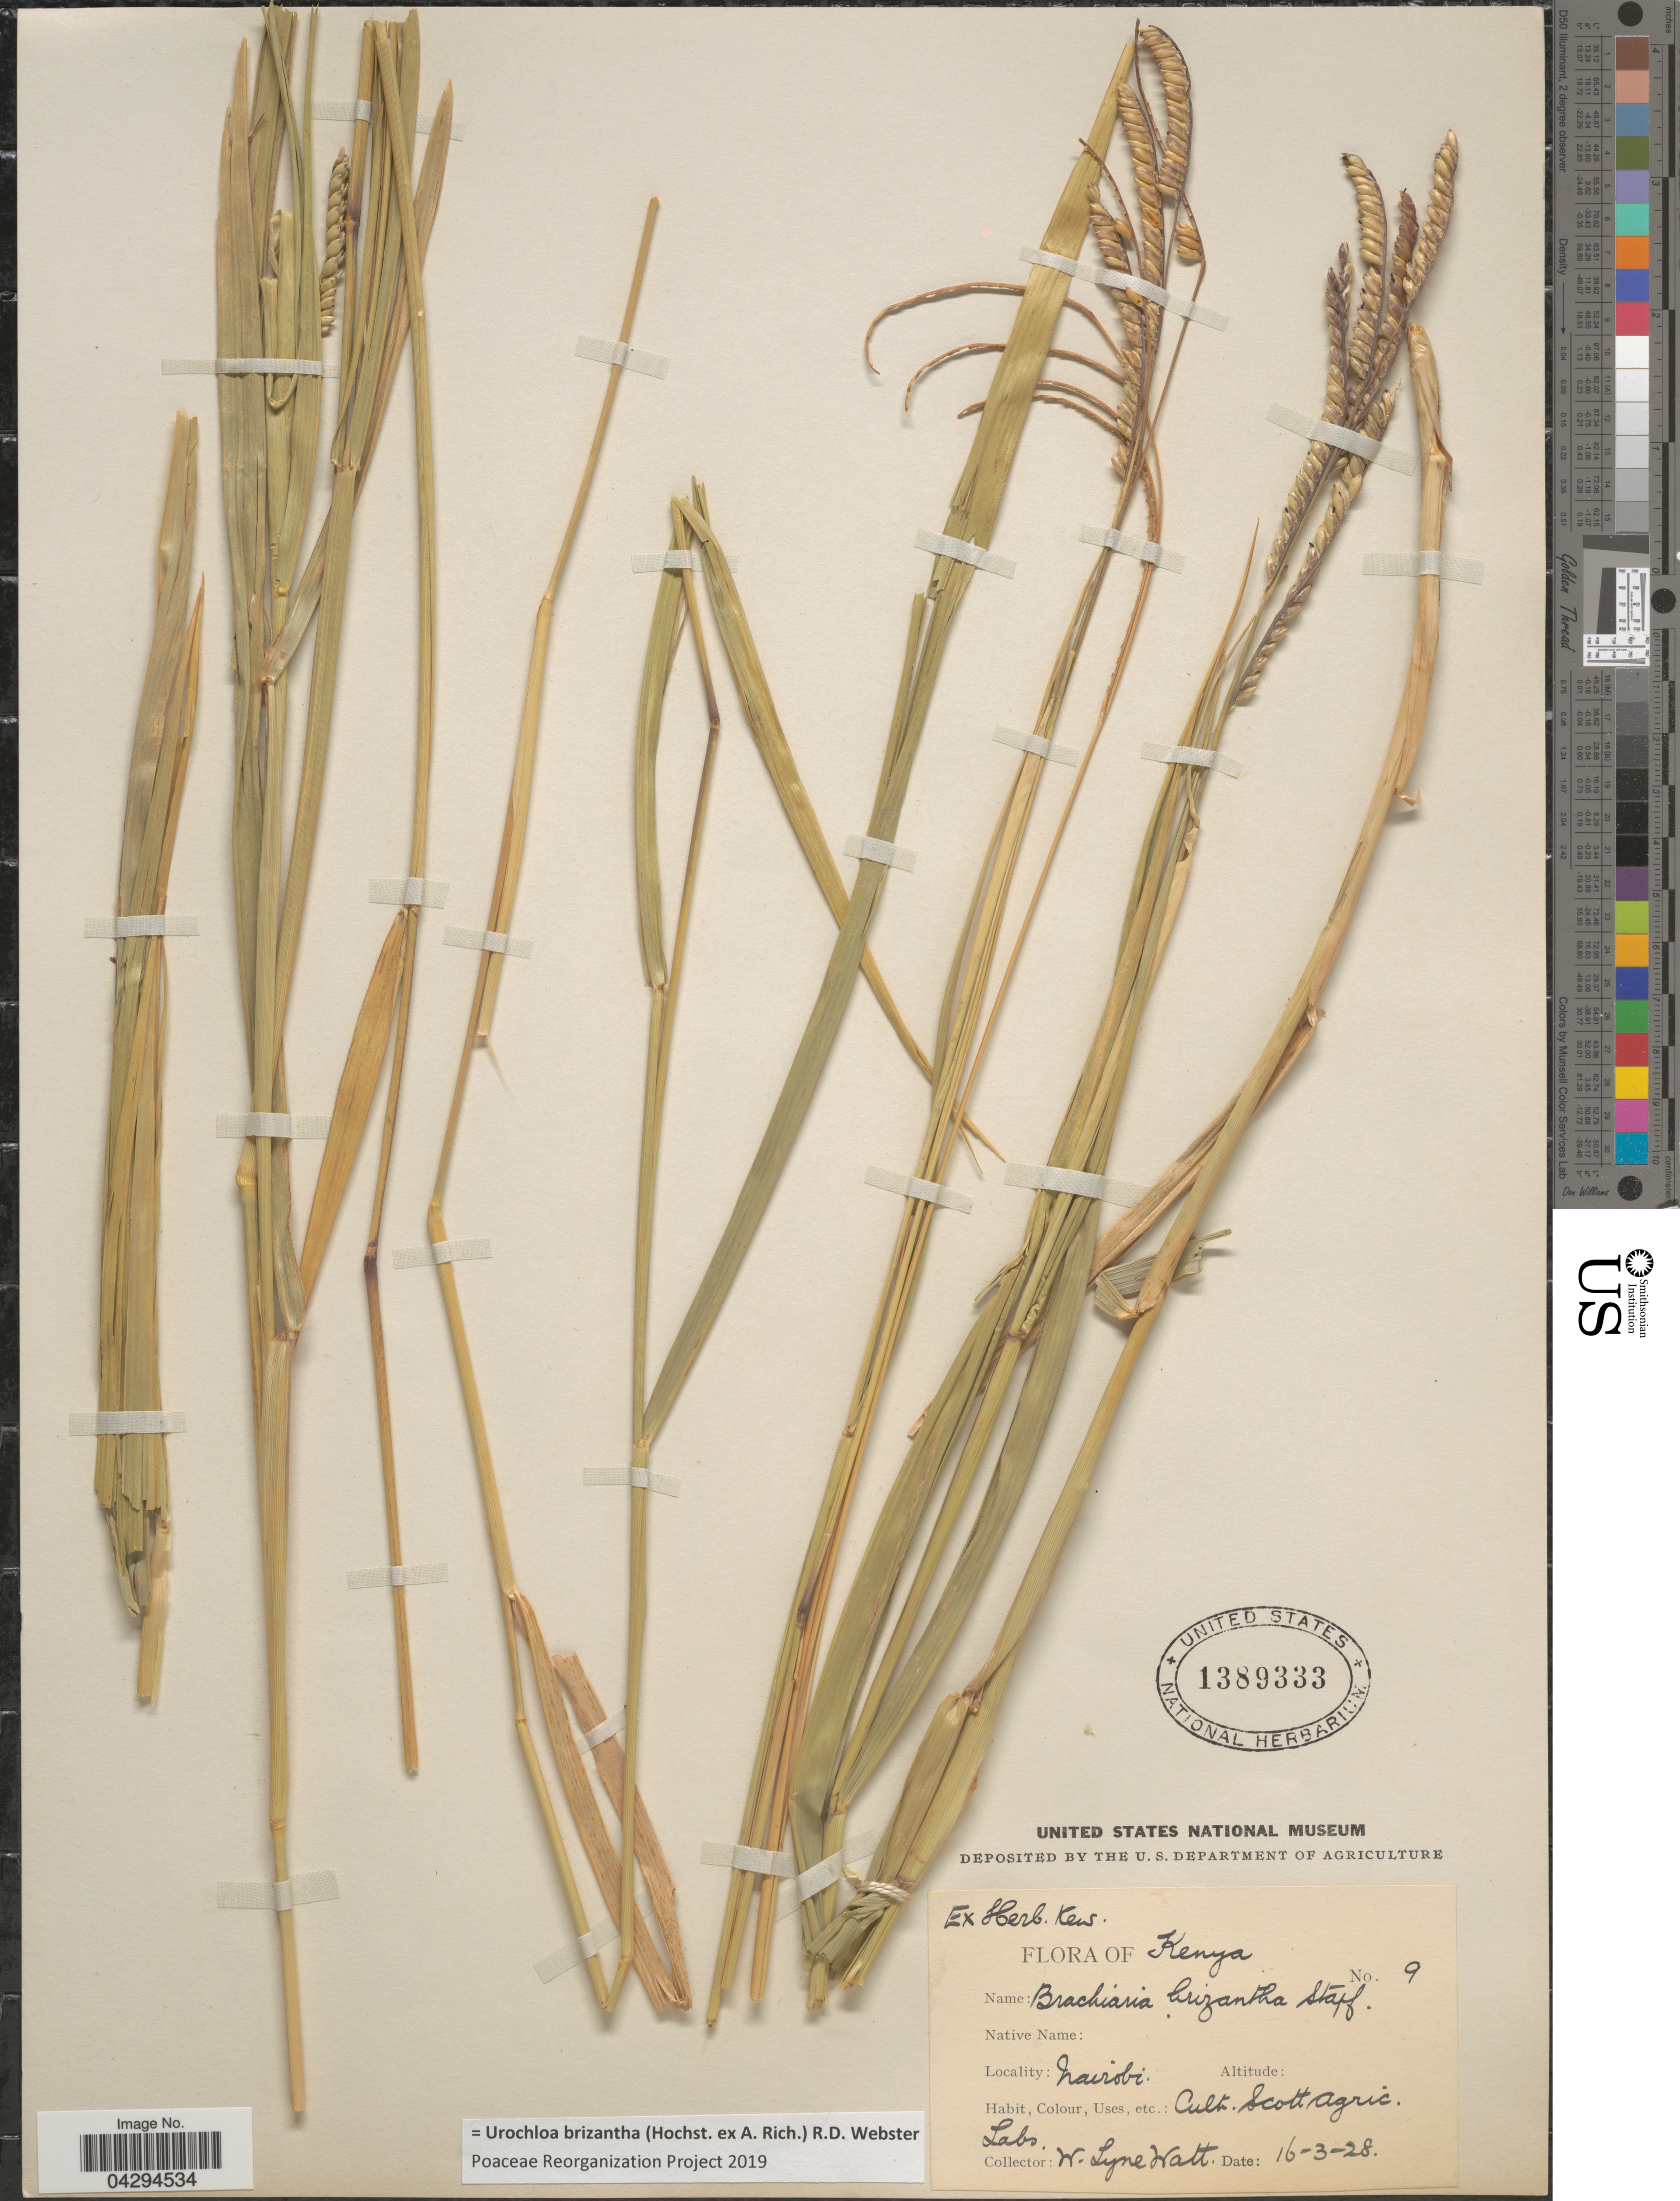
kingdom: Plantae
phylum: Tracheophyta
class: Liliopsida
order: Poales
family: Poaceae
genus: Urochloa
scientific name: Urochloa brizantha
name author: (Hochst. ex A. Rich.) R.D. Webster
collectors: W. Lyne-Watt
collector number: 9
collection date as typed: Transcribed d/m/y: 16/3/28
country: Kenya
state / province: Nairobi Area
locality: Nairobi. Cult. Scott Agric. Labs.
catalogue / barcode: US 1389333